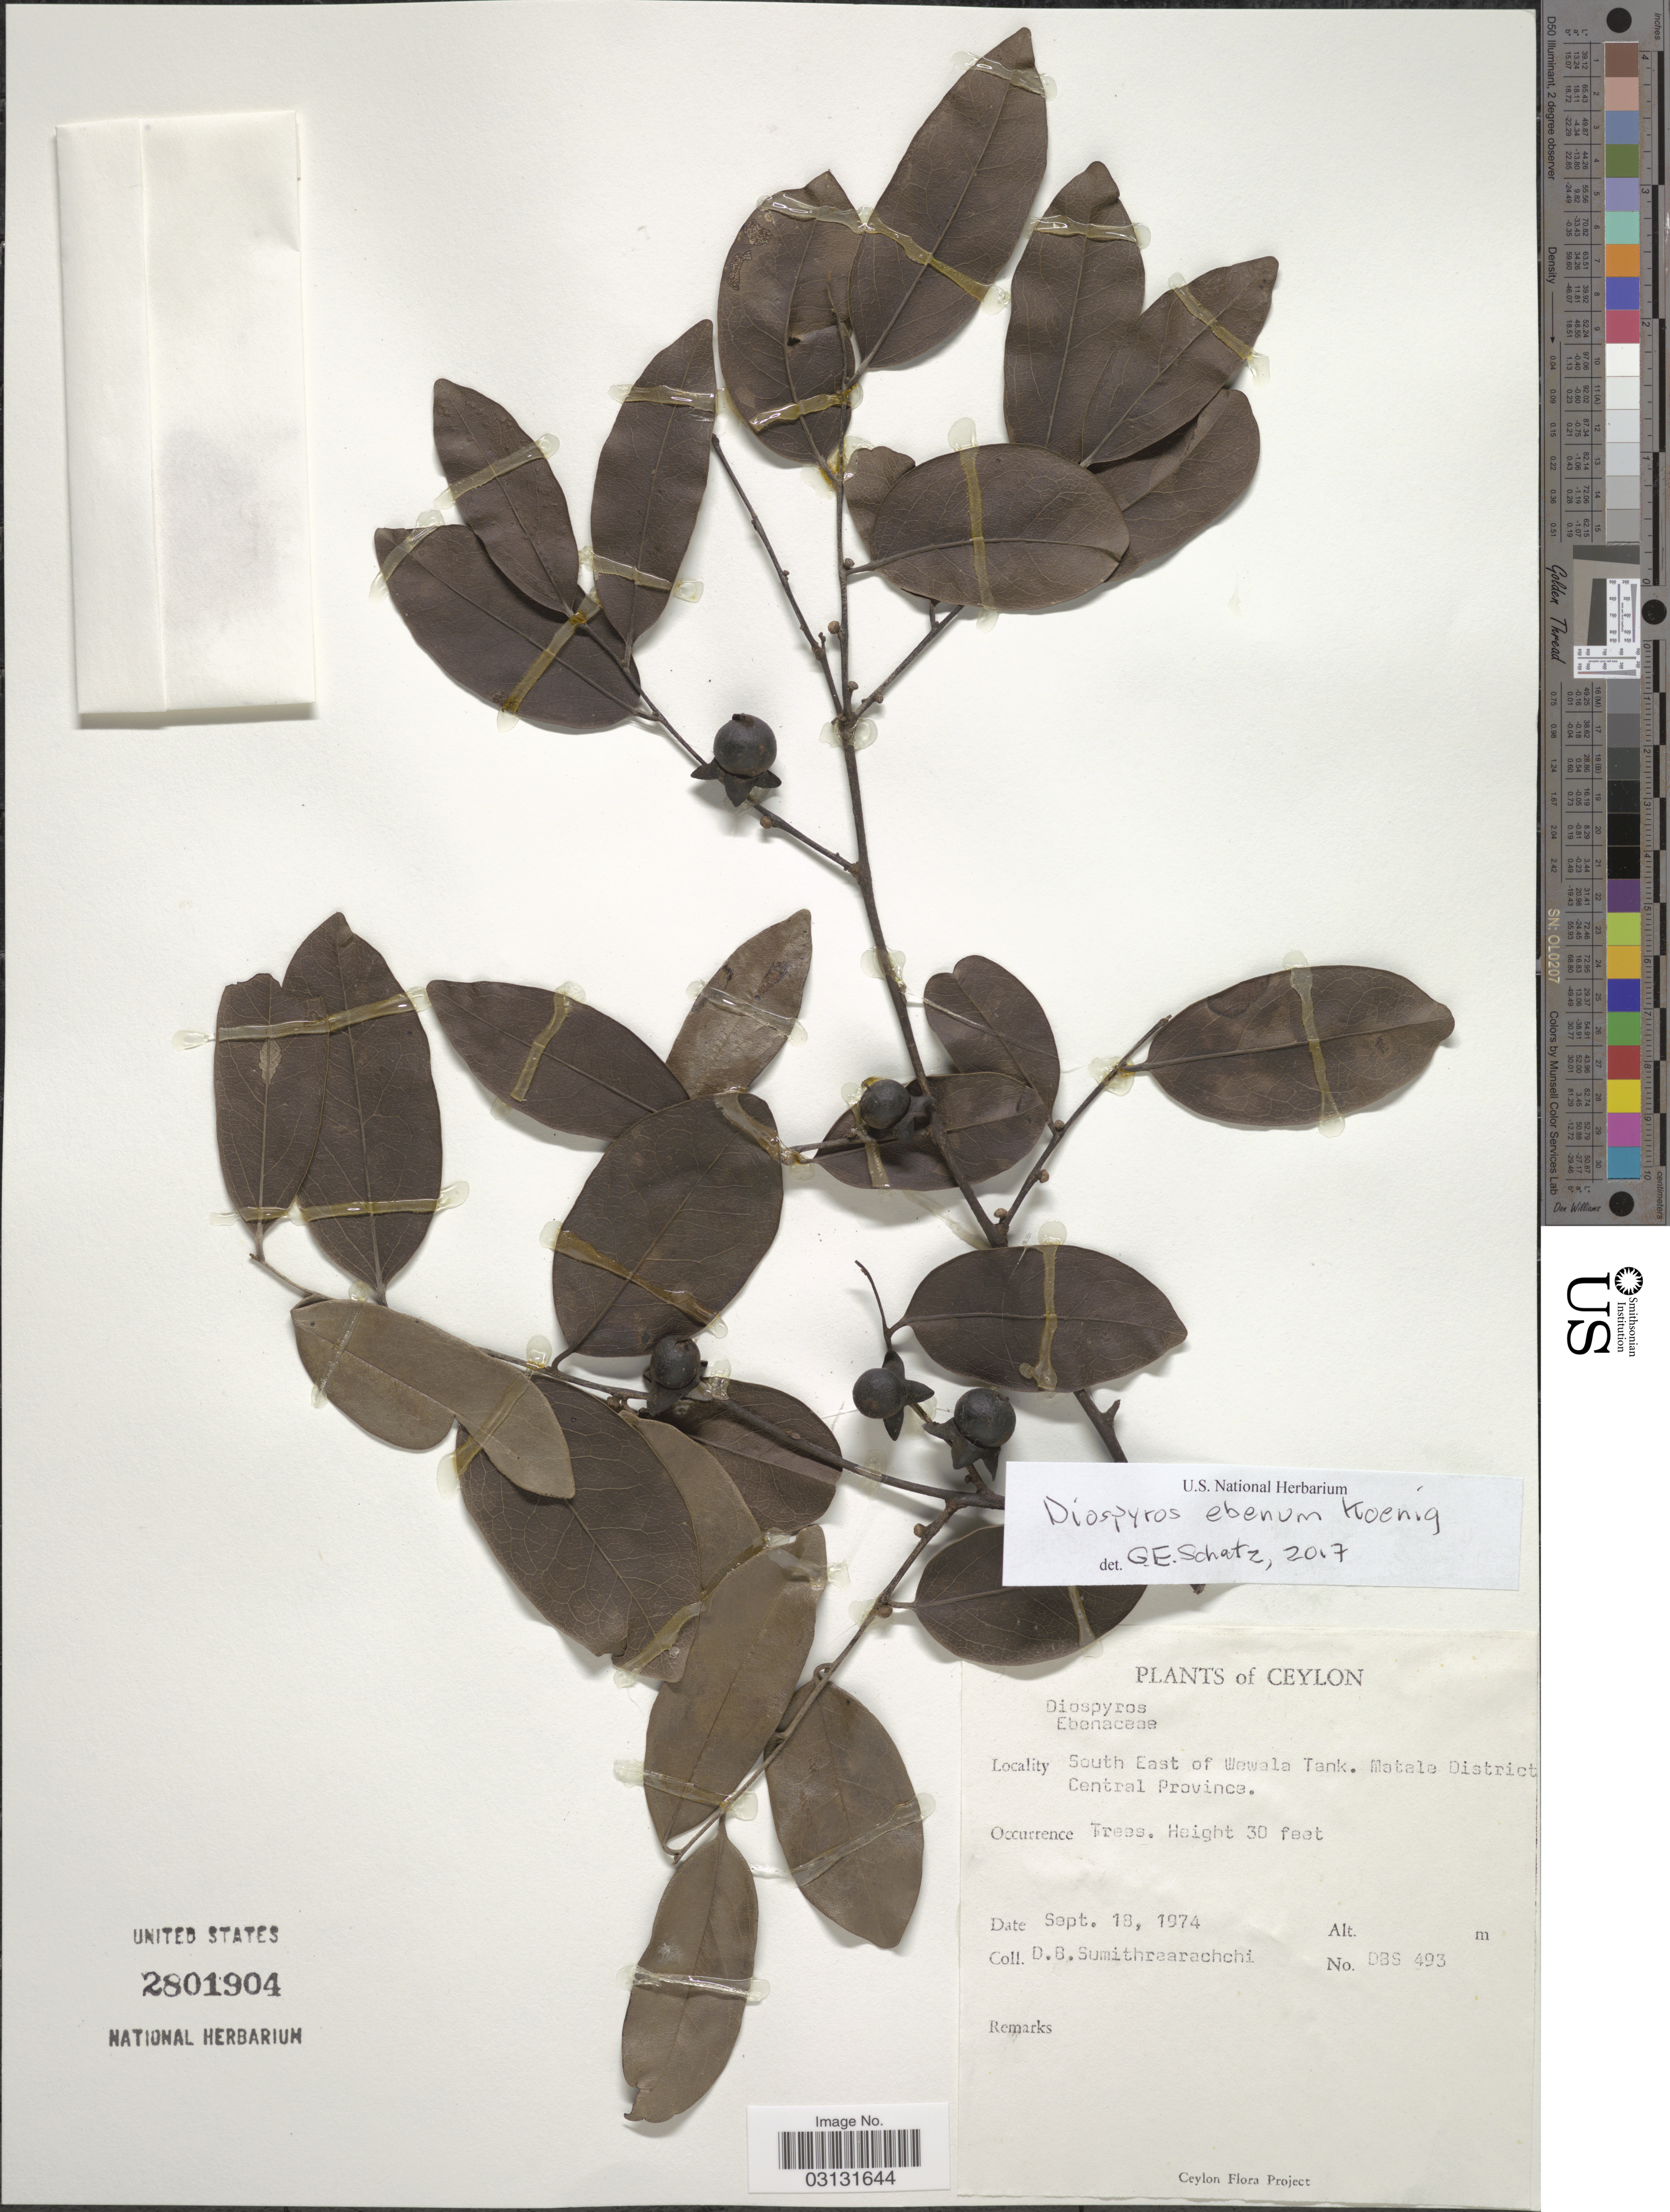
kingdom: Plantae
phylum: Tracheophyta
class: Magnoliopsida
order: Ericales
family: Ebenaceae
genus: Diospyros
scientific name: Diospyros ebenum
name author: J. Koenig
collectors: D. B. Sumithraarachchi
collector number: DBS493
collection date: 1974-09-18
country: Sri Lanka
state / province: Central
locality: Ceylon. South East of Wewala Tank. Matale District Central Province.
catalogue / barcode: US 2801904